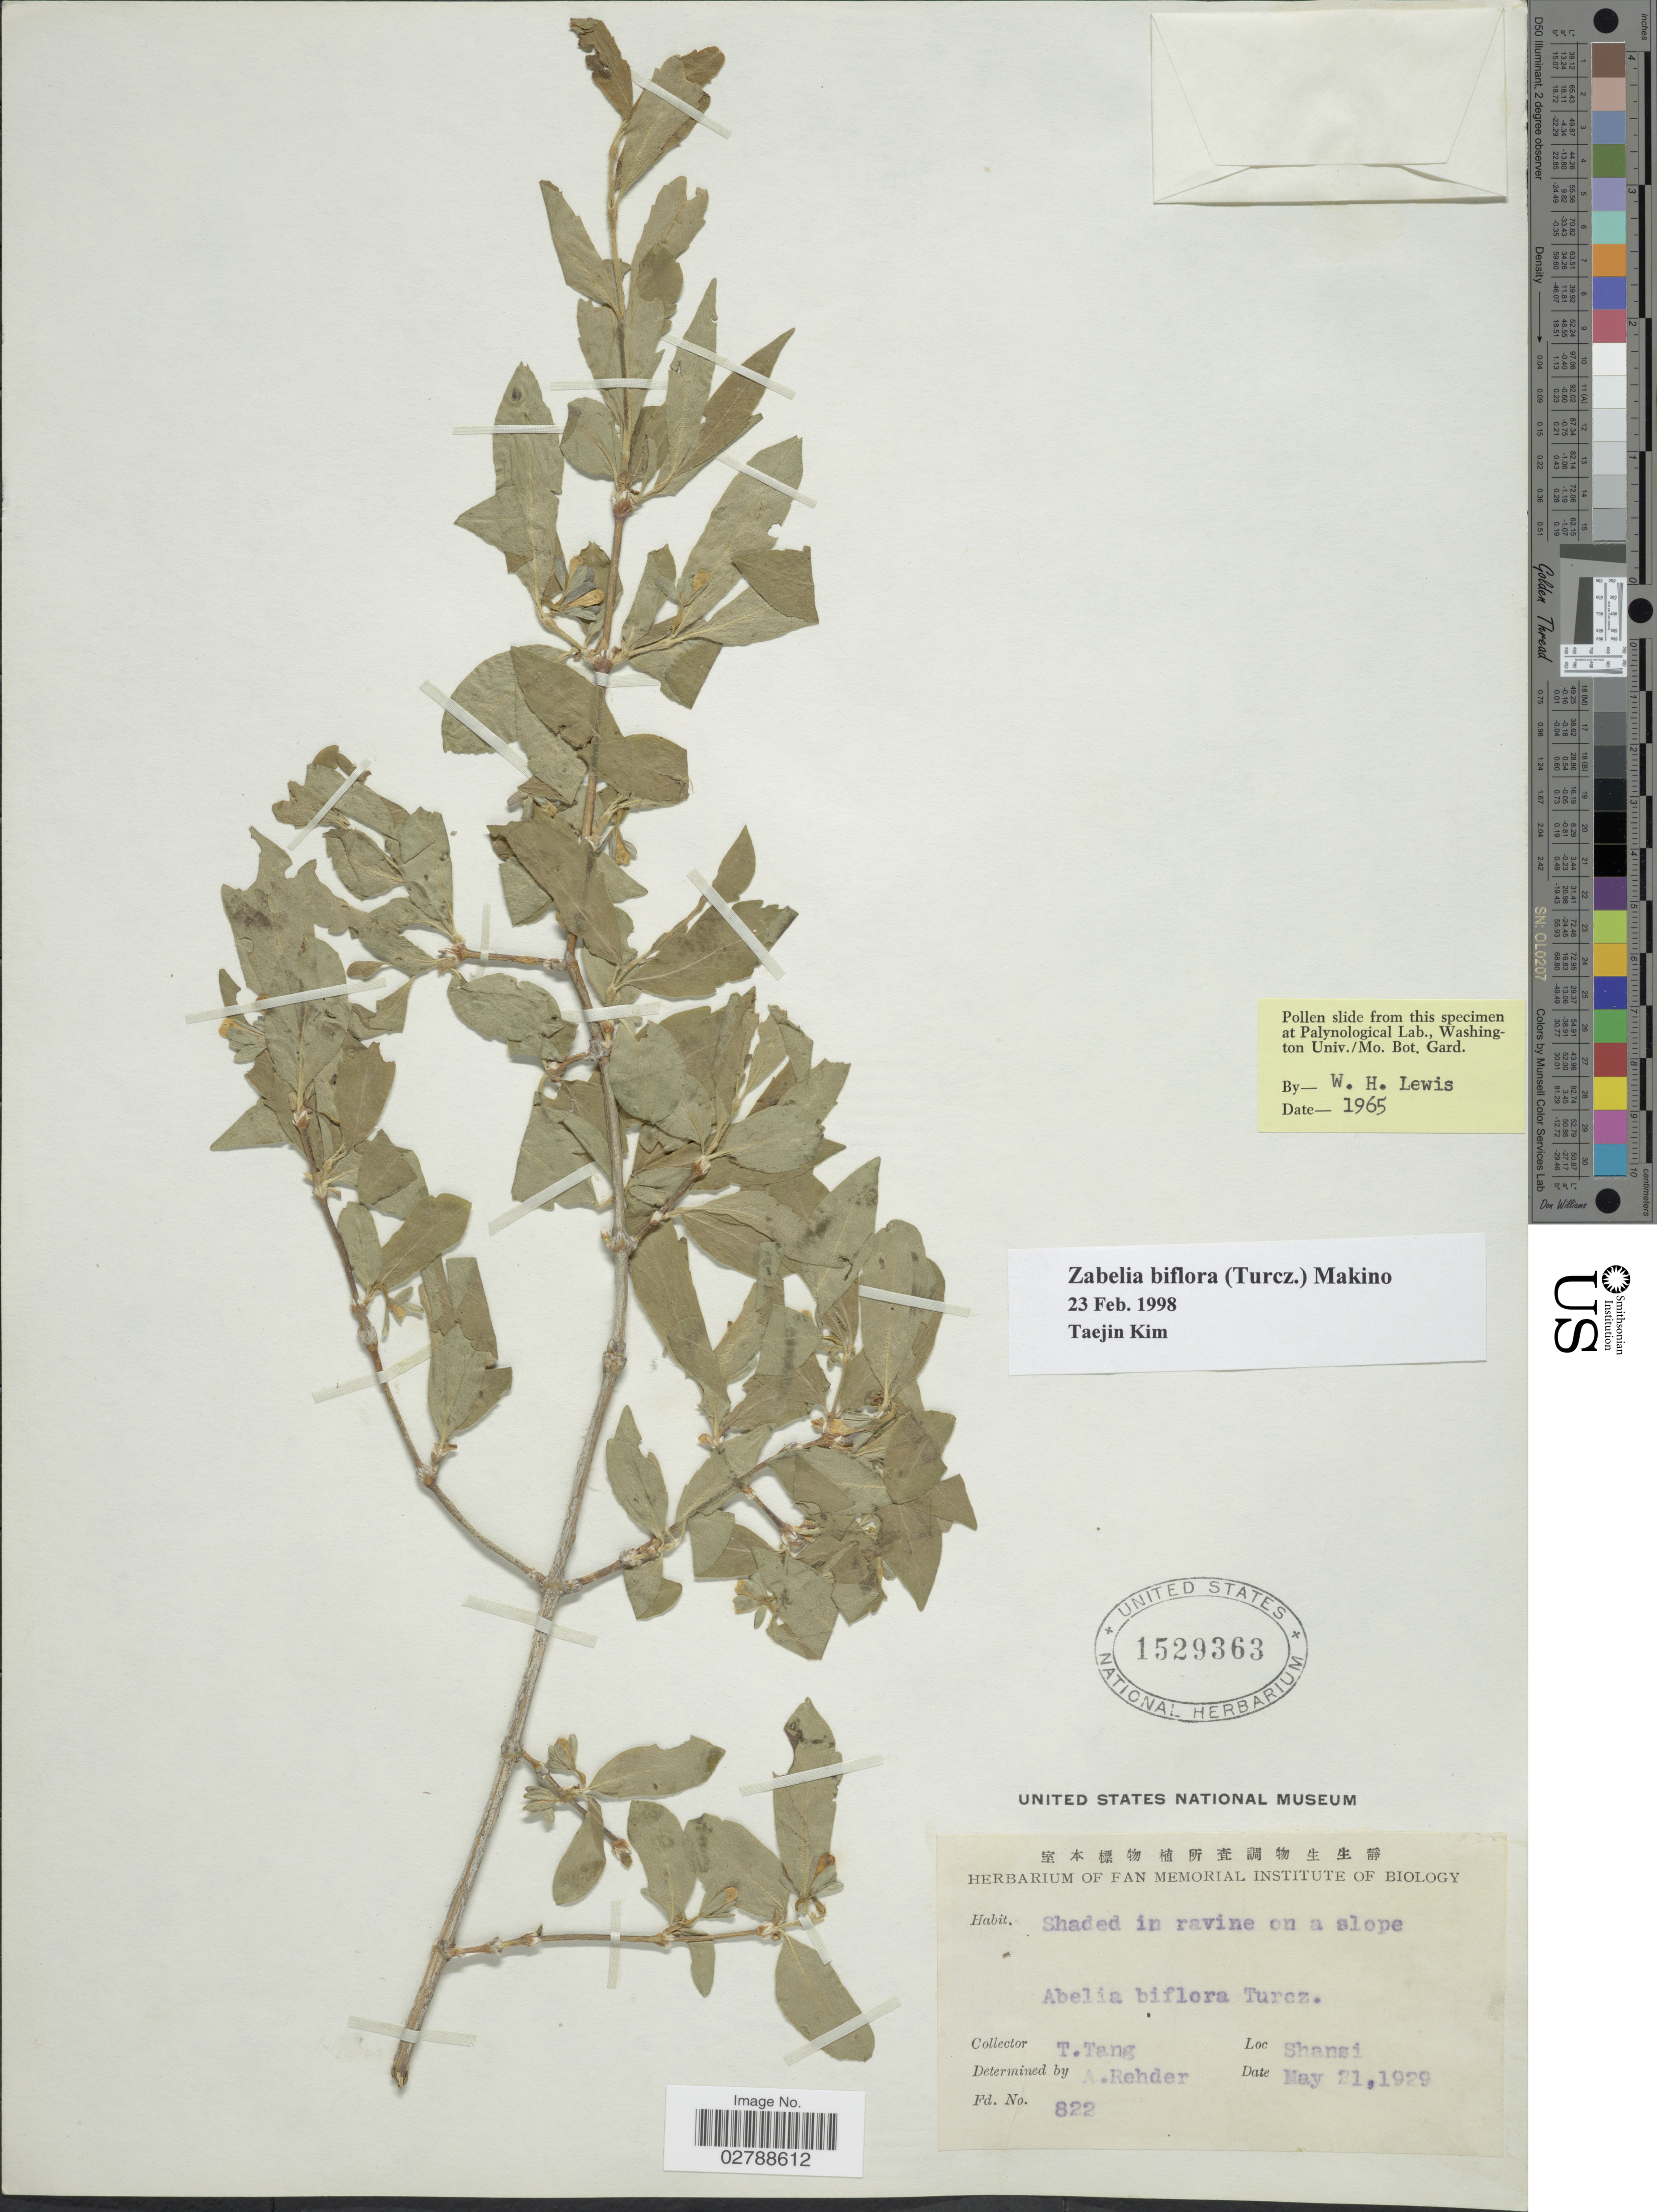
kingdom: Plantae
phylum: Tracheophyta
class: Magnoliopsida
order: Dipsacales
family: Caprifoliaceae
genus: Zabelia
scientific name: Zabelia biflora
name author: (Turcz.) Makino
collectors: T. Tang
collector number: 822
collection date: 1929-05-21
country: China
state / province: Shanxi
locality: Shansi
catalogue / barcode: US 1529363